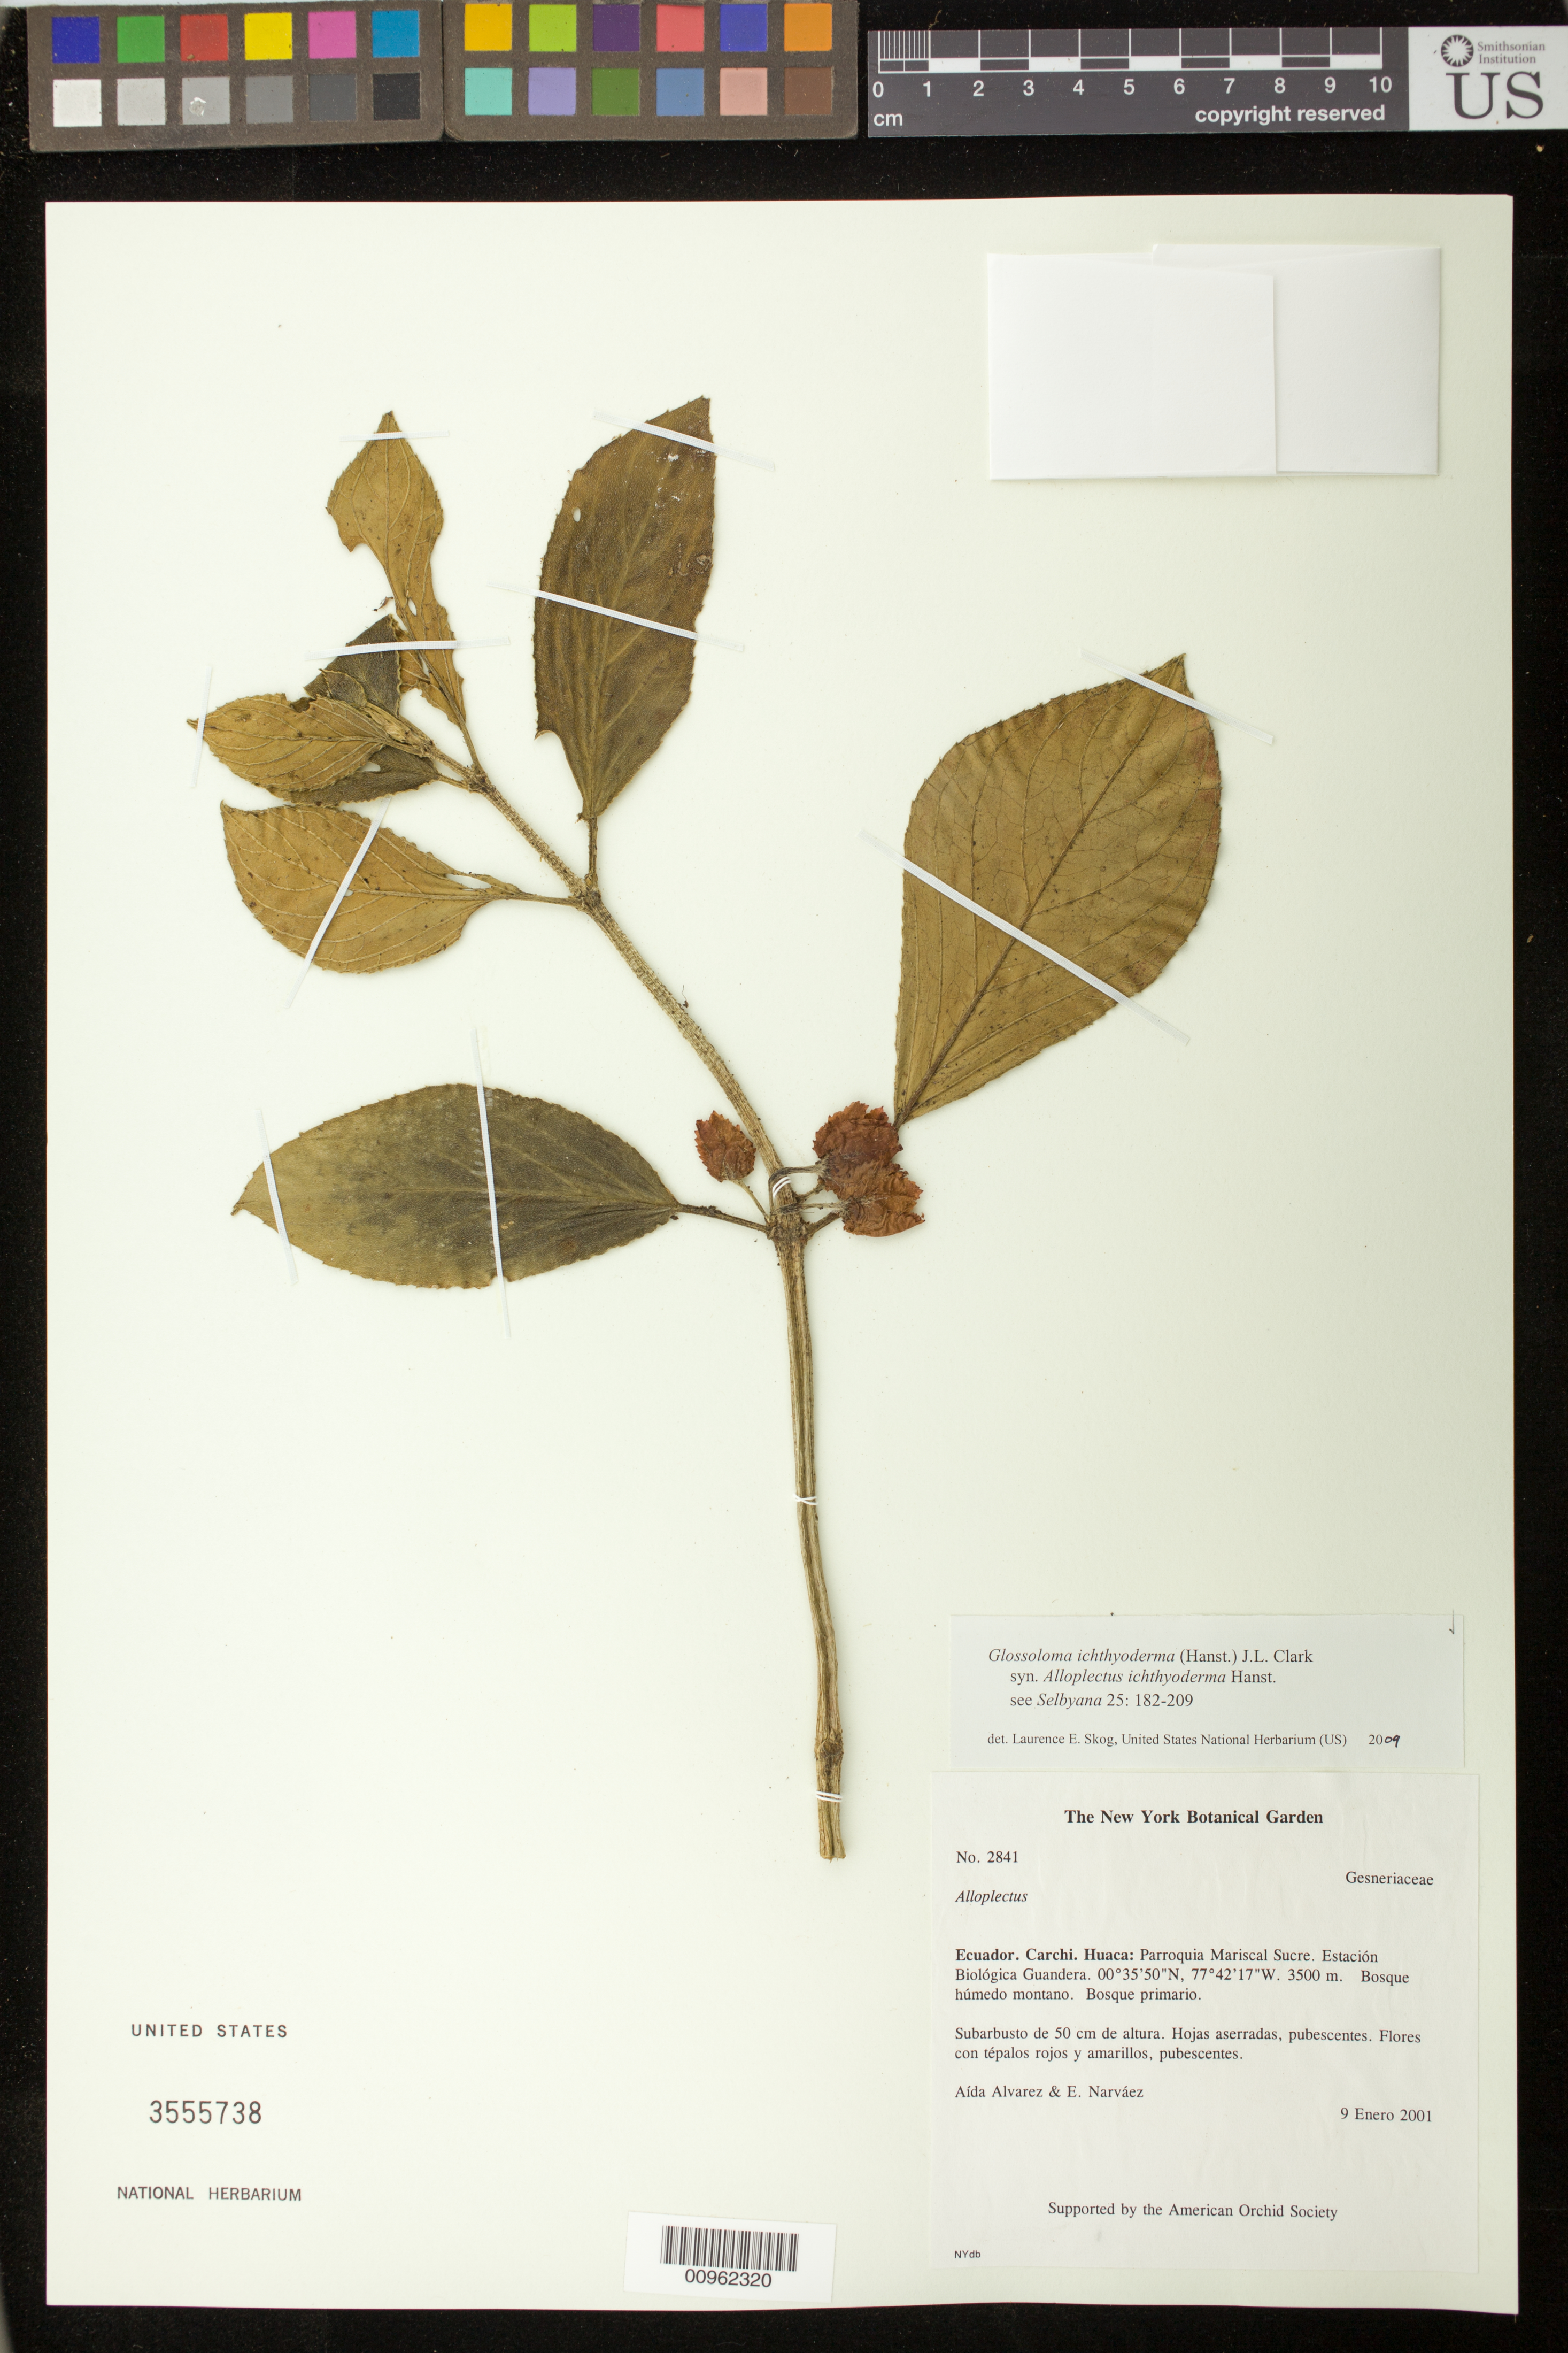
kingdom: Plantae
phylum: Tracheophyta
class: Magnoliopsida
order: Lamiales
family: Gesneriaceae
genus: Glossoloma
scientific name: Glossoloma ichthyoderma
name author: (Hanst.) J.L. Clark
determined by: Skog, Laurence E.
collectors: A. Alvarez & E. Narváez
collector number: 2841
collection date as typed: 09 Jan 2001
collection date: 2001-01-09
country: Ecuador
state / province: Carchi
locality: Carchi. Huaca: Parroquia Mariscal Sucre, Estación Biológica Guandera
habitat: Bosque húmedo montano; bosque primario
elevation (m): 3500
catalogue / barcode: US 3555738